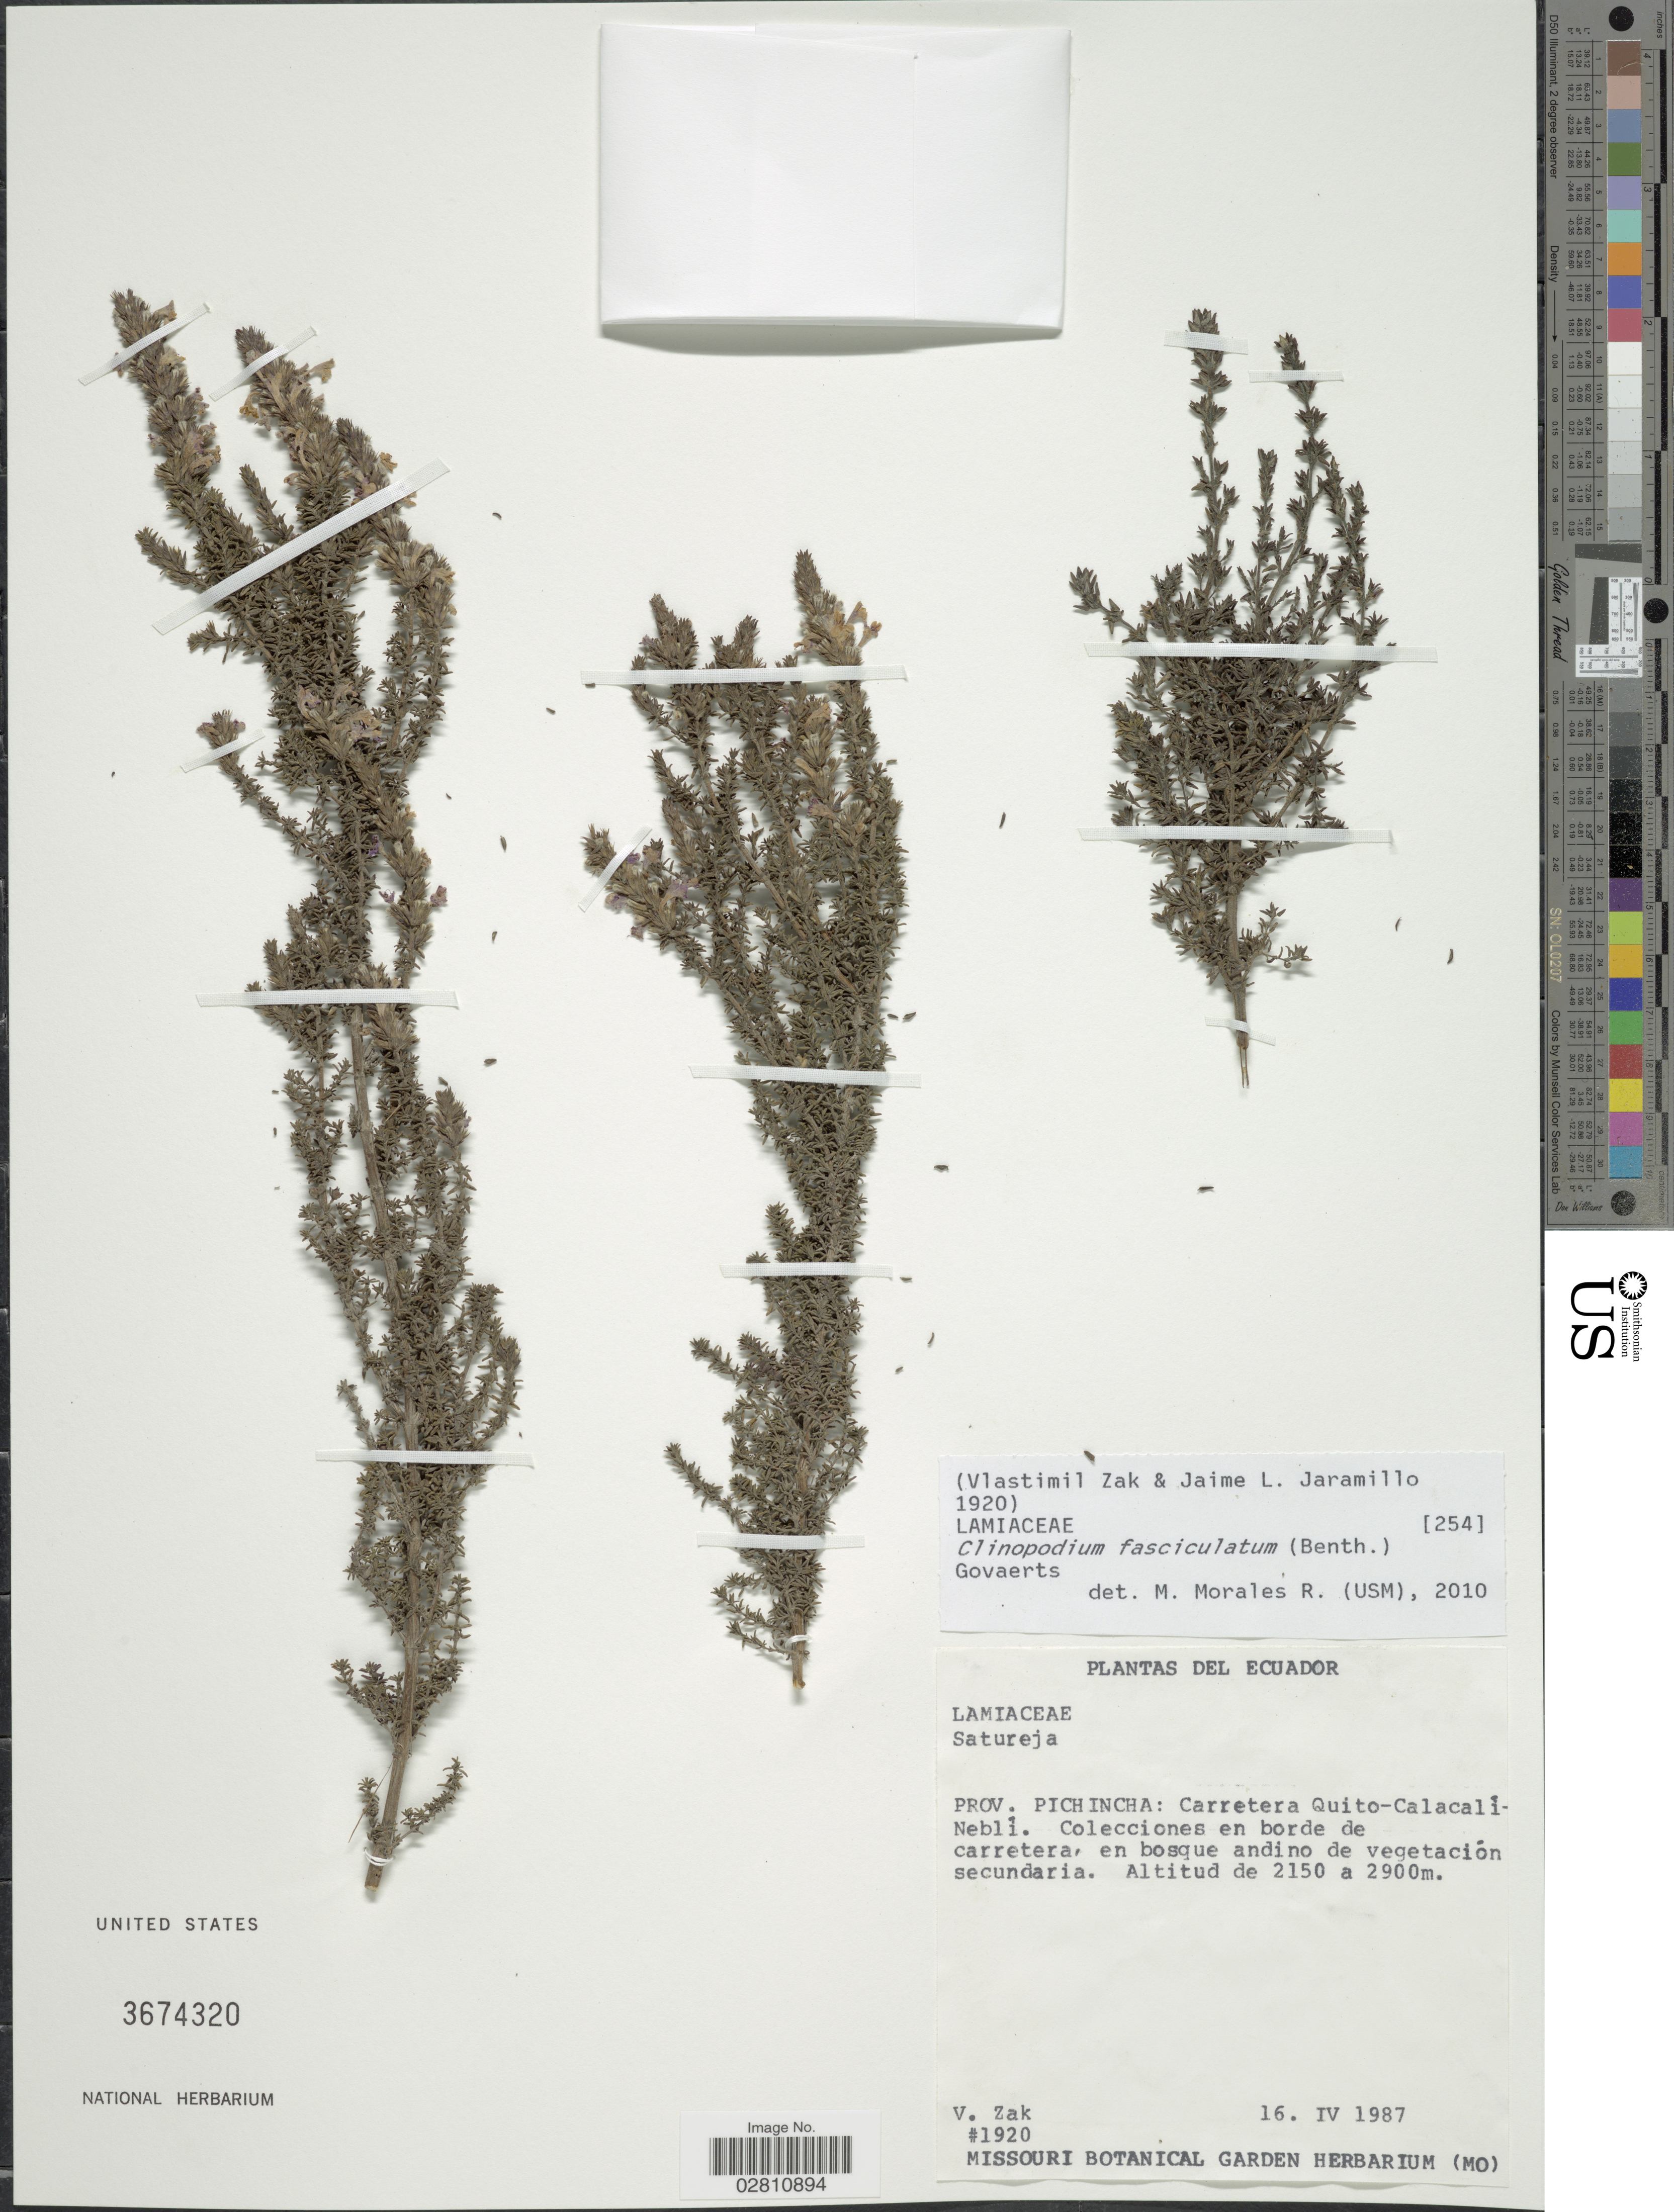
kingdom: Plantae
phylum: Tracheophyta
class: Magnoliopsida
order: Lamiales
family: Lamiaceae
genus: Clinopodium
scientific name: Clinopodium fasciculatum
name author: (Benth.) Govaerts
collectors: V. Zak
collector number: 1920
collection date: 1987-06-16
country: Ecuador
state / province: Pichincha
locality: Prov. Pichincha: Carretera Quito-Calacali-Nebli.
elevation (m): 2150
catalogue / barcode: US 3674320